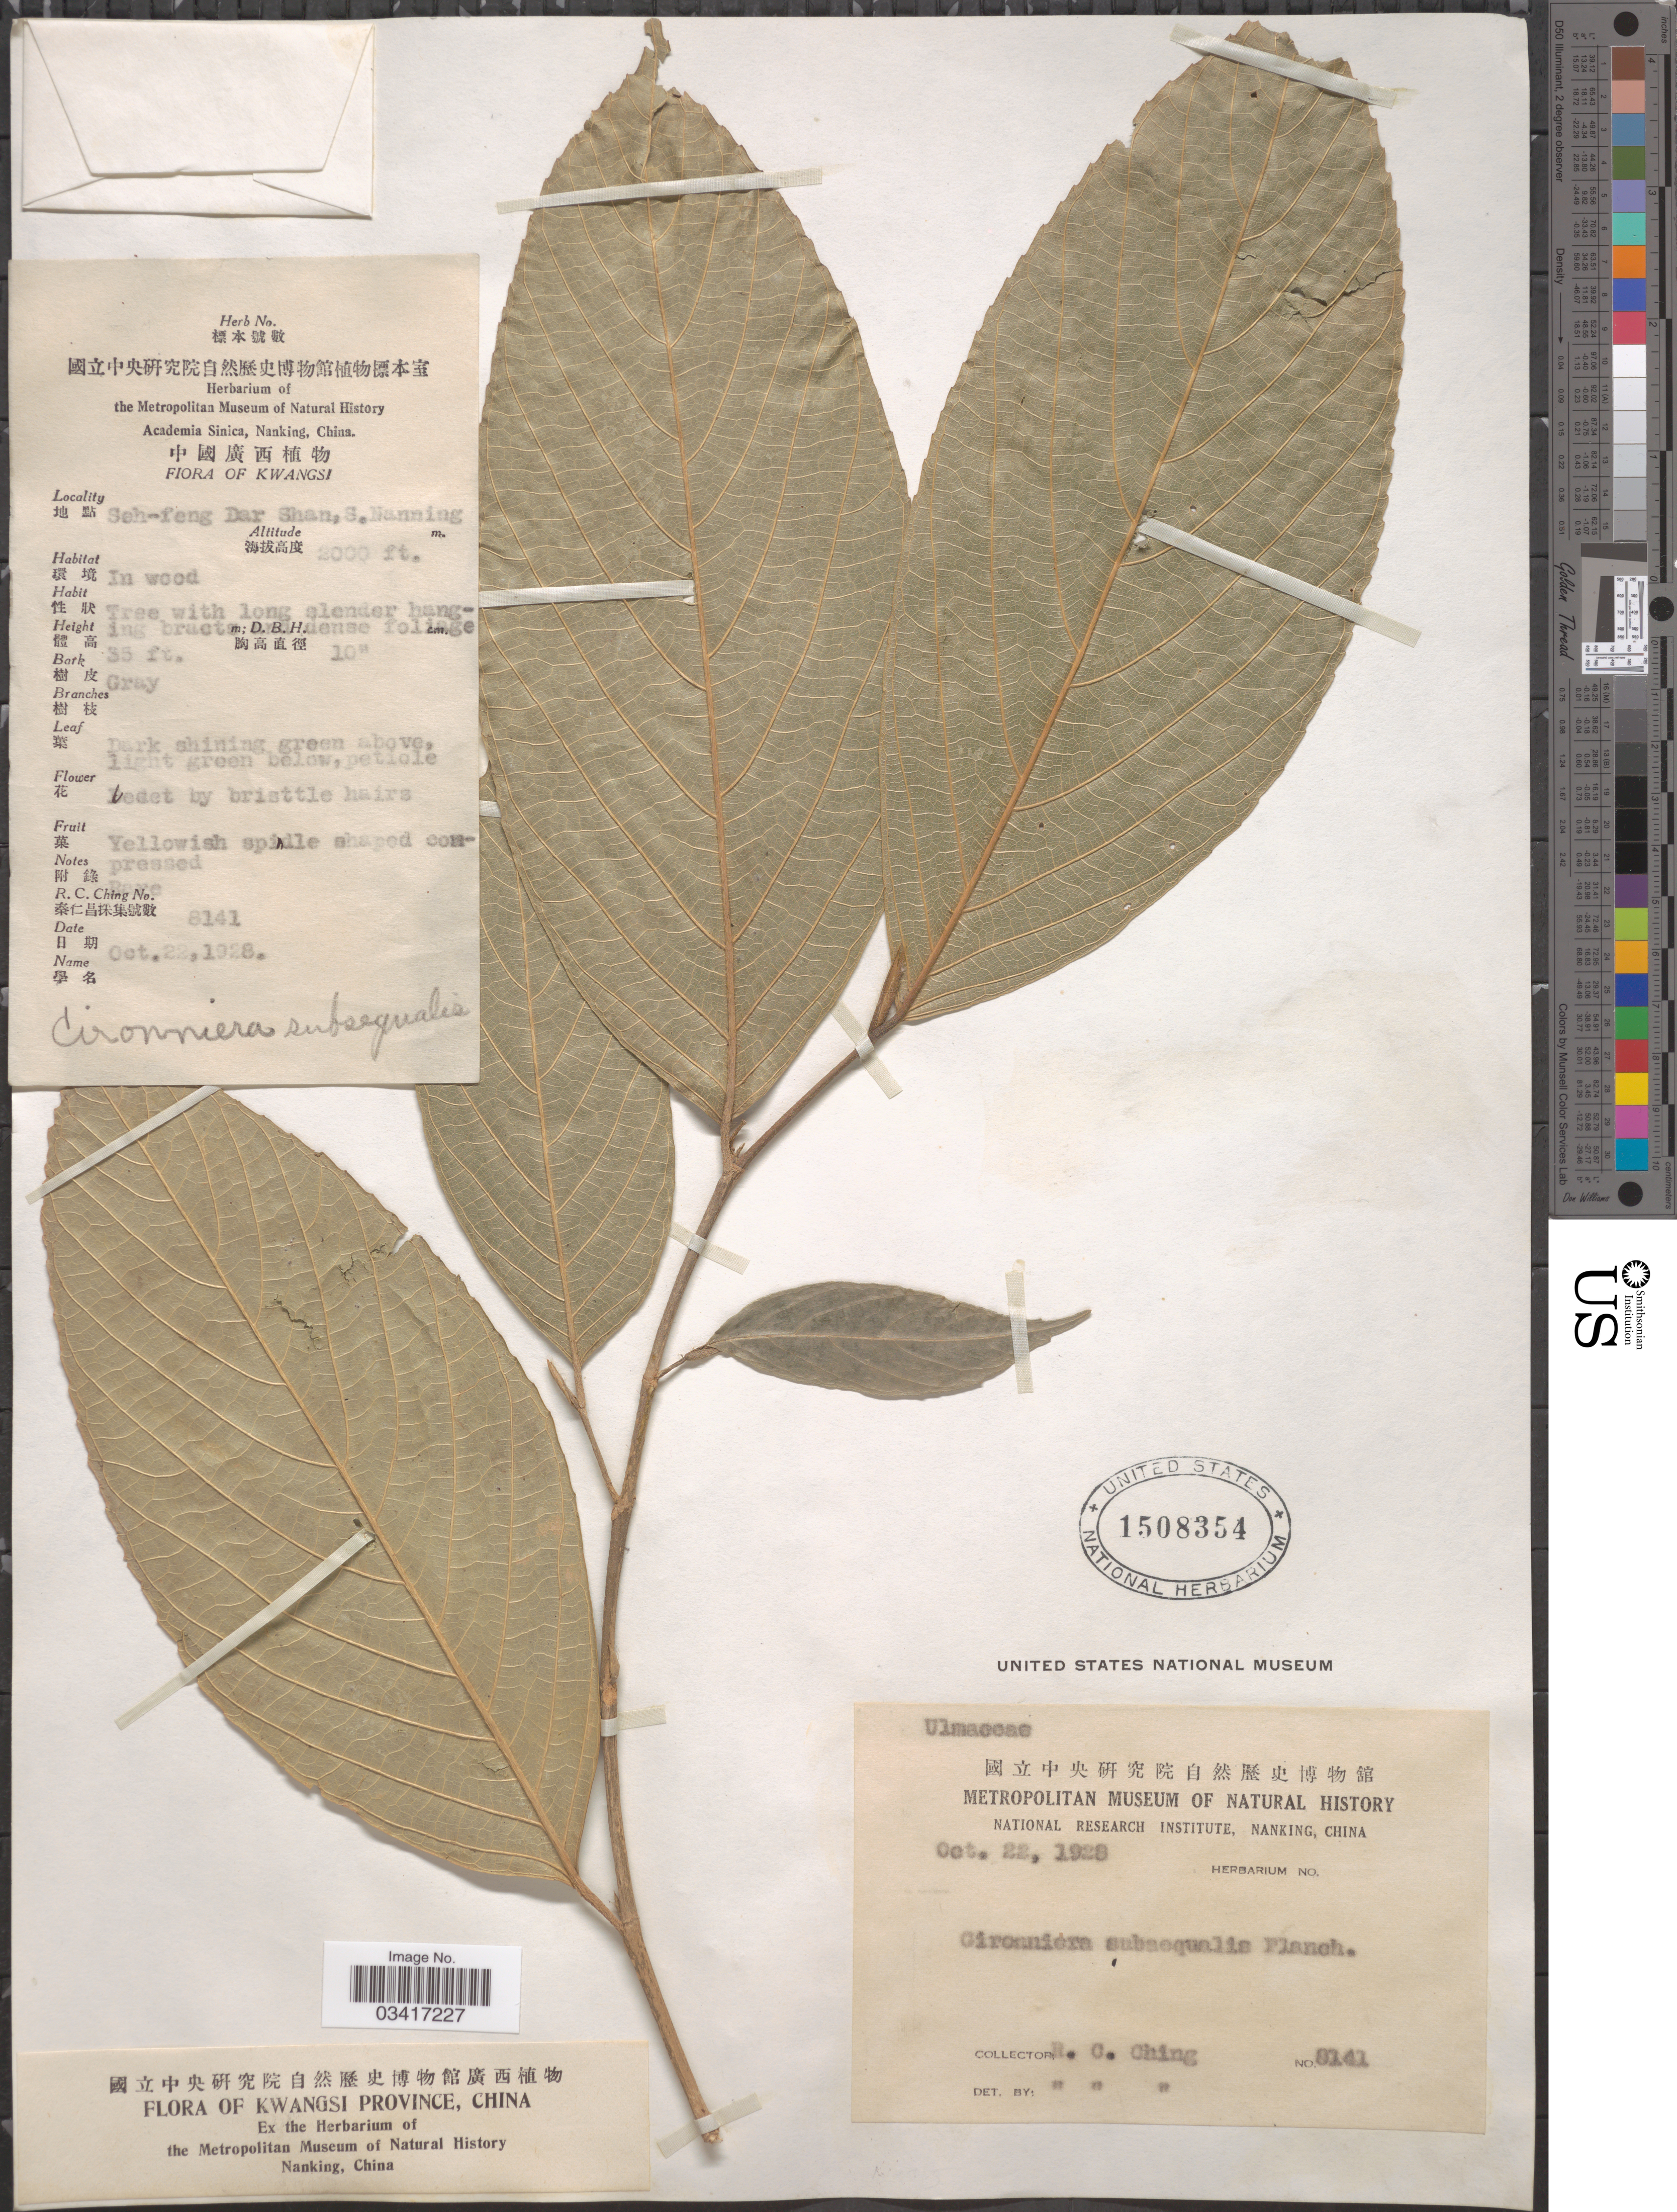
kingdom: Plantae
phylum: Tracheophyta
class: Magnoliopsida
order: Rosales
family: Cannabaceae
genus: Gironniera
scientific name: Gironniera subaequalis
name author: Planch.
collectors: R. C. Ching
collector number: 8141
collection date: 1928-10-22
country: China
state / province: Guangxi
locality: Kwangsi. Seh-feng Dar Shan, S. Nanning. Kwangsi Province.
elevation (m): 610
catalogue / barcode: US 1508354